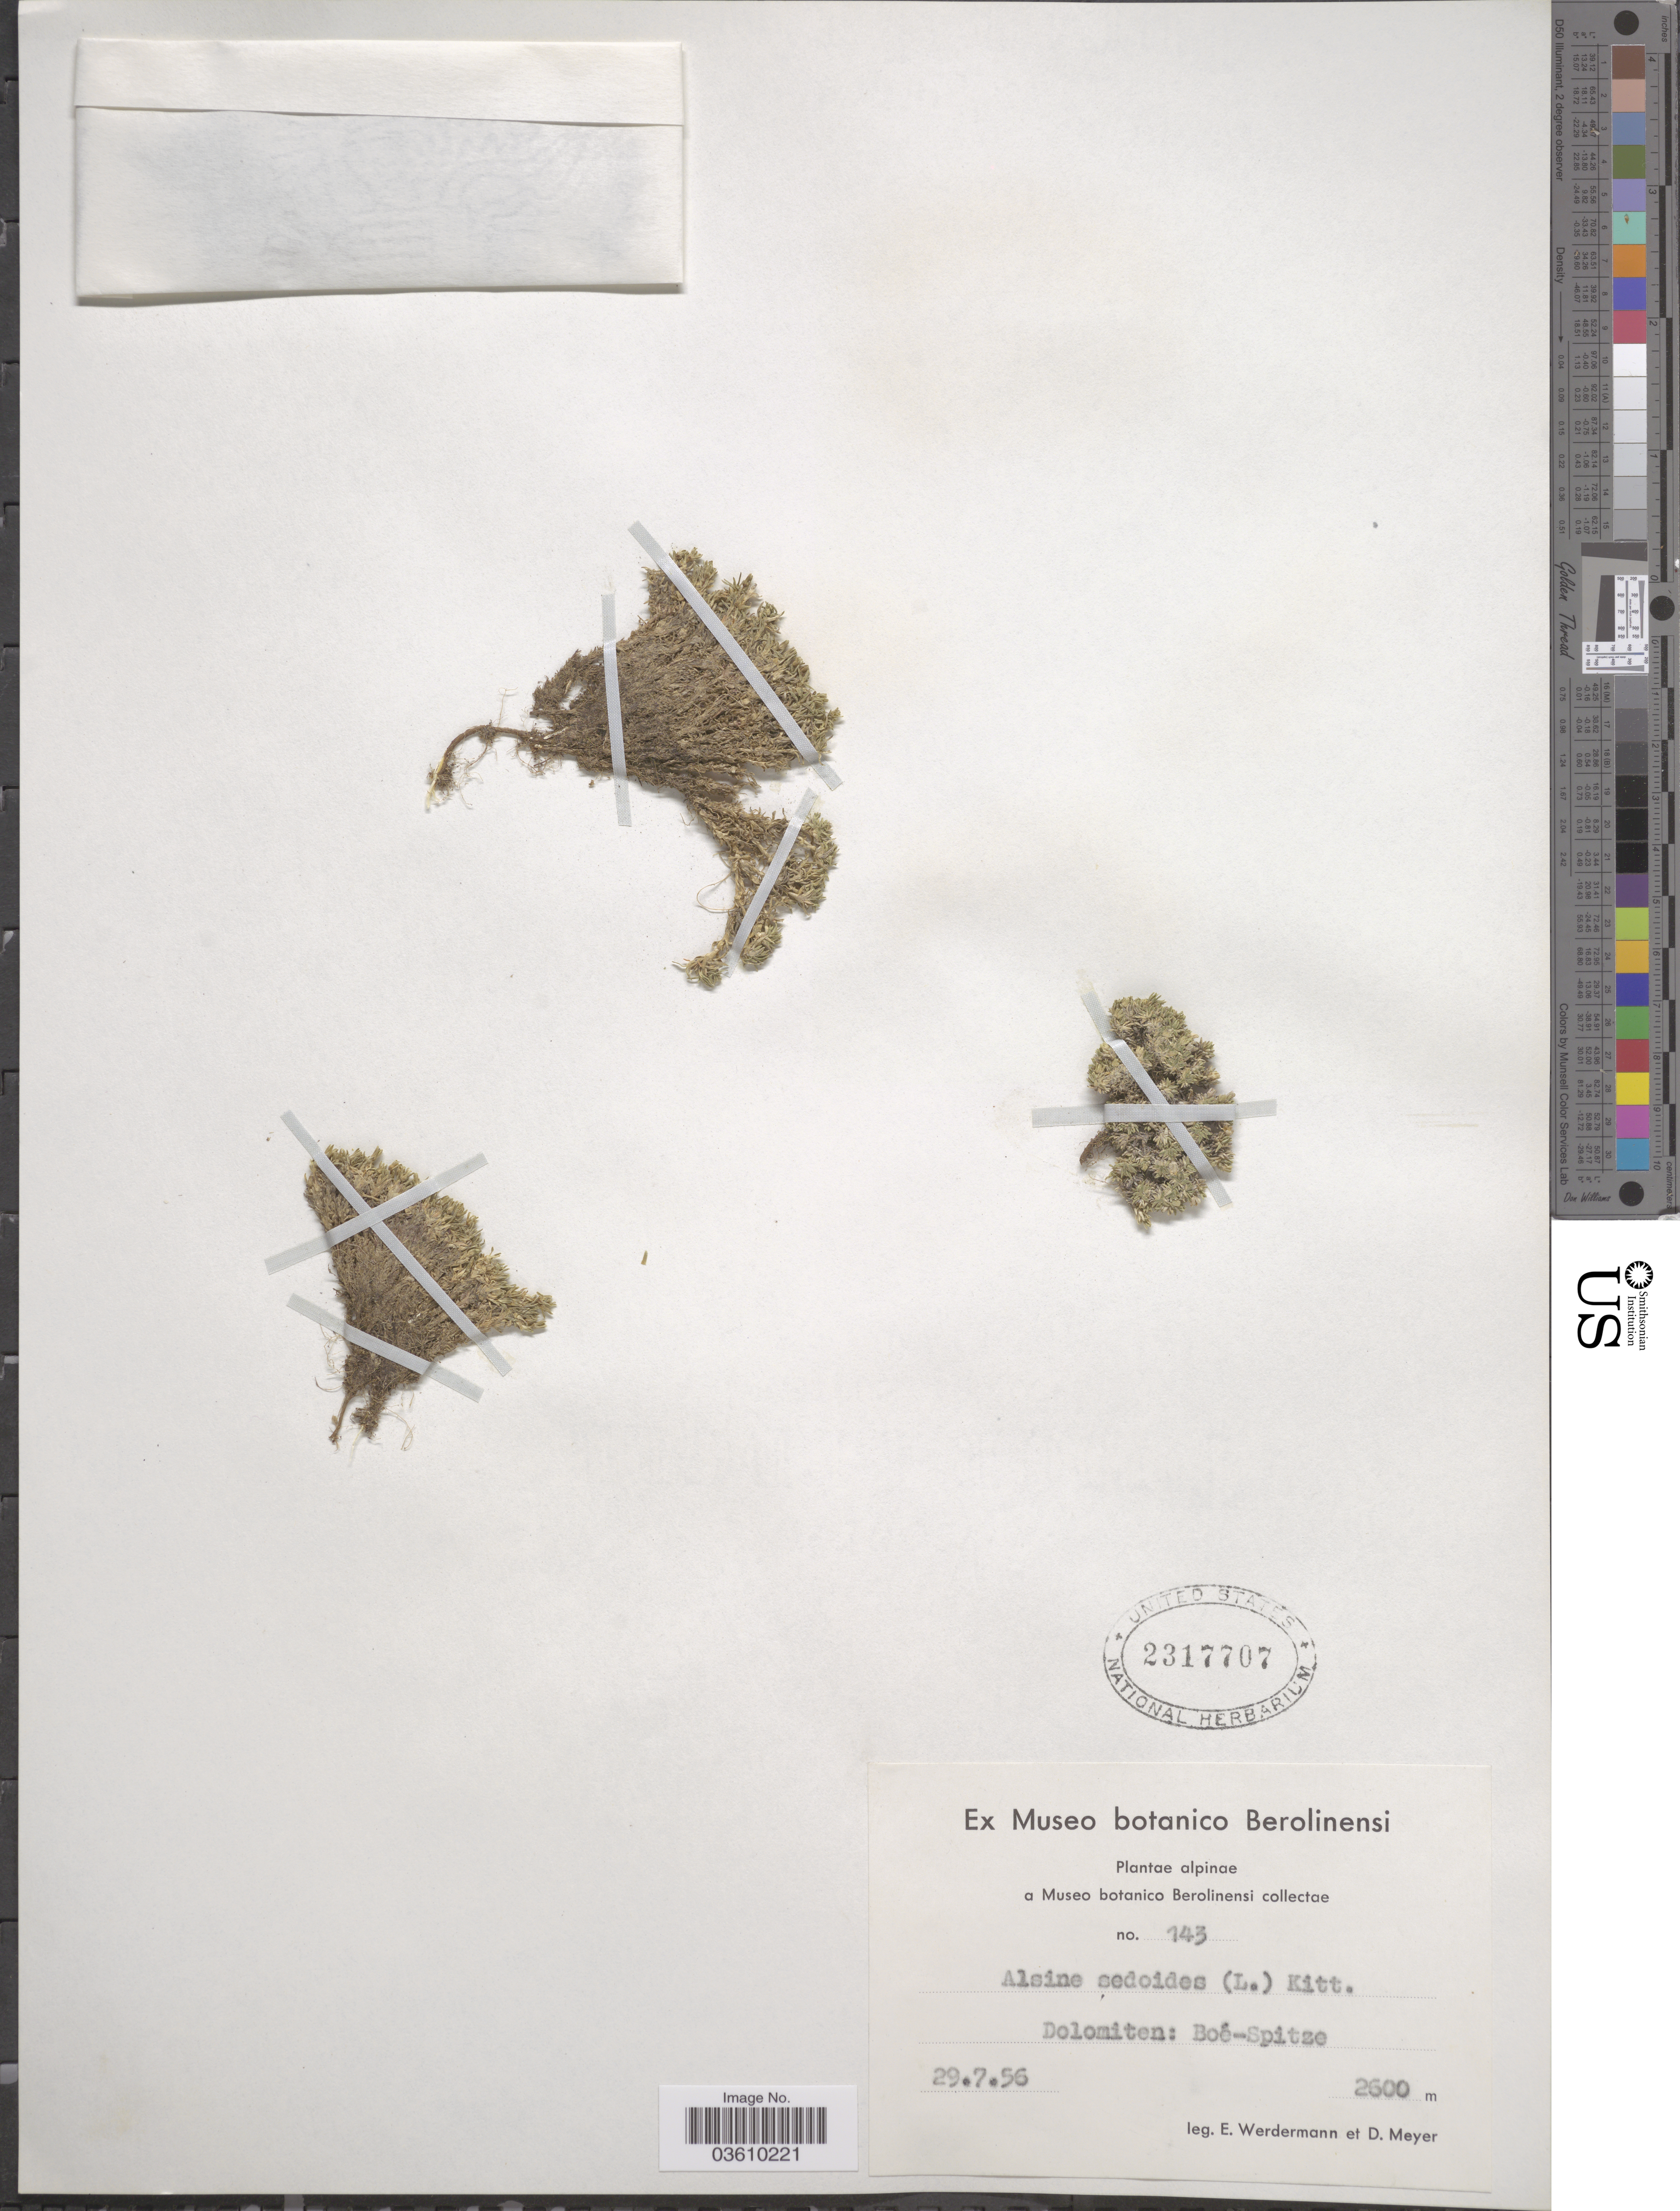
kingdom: Plantae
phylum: Tracheophyta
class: Magnoliopsida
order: Caryophyllales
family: Caryophyllaceae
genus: Cherleria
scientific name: Cherleria sedoides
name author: L.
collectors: E. Werdermann & D. Meyer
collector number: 143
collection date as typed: Transcribed d/m/y: 29/7/56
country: Italy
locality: Alpinae. Dolomiten: Boé-Spitze.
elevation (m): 2600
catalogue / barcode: US 2317707